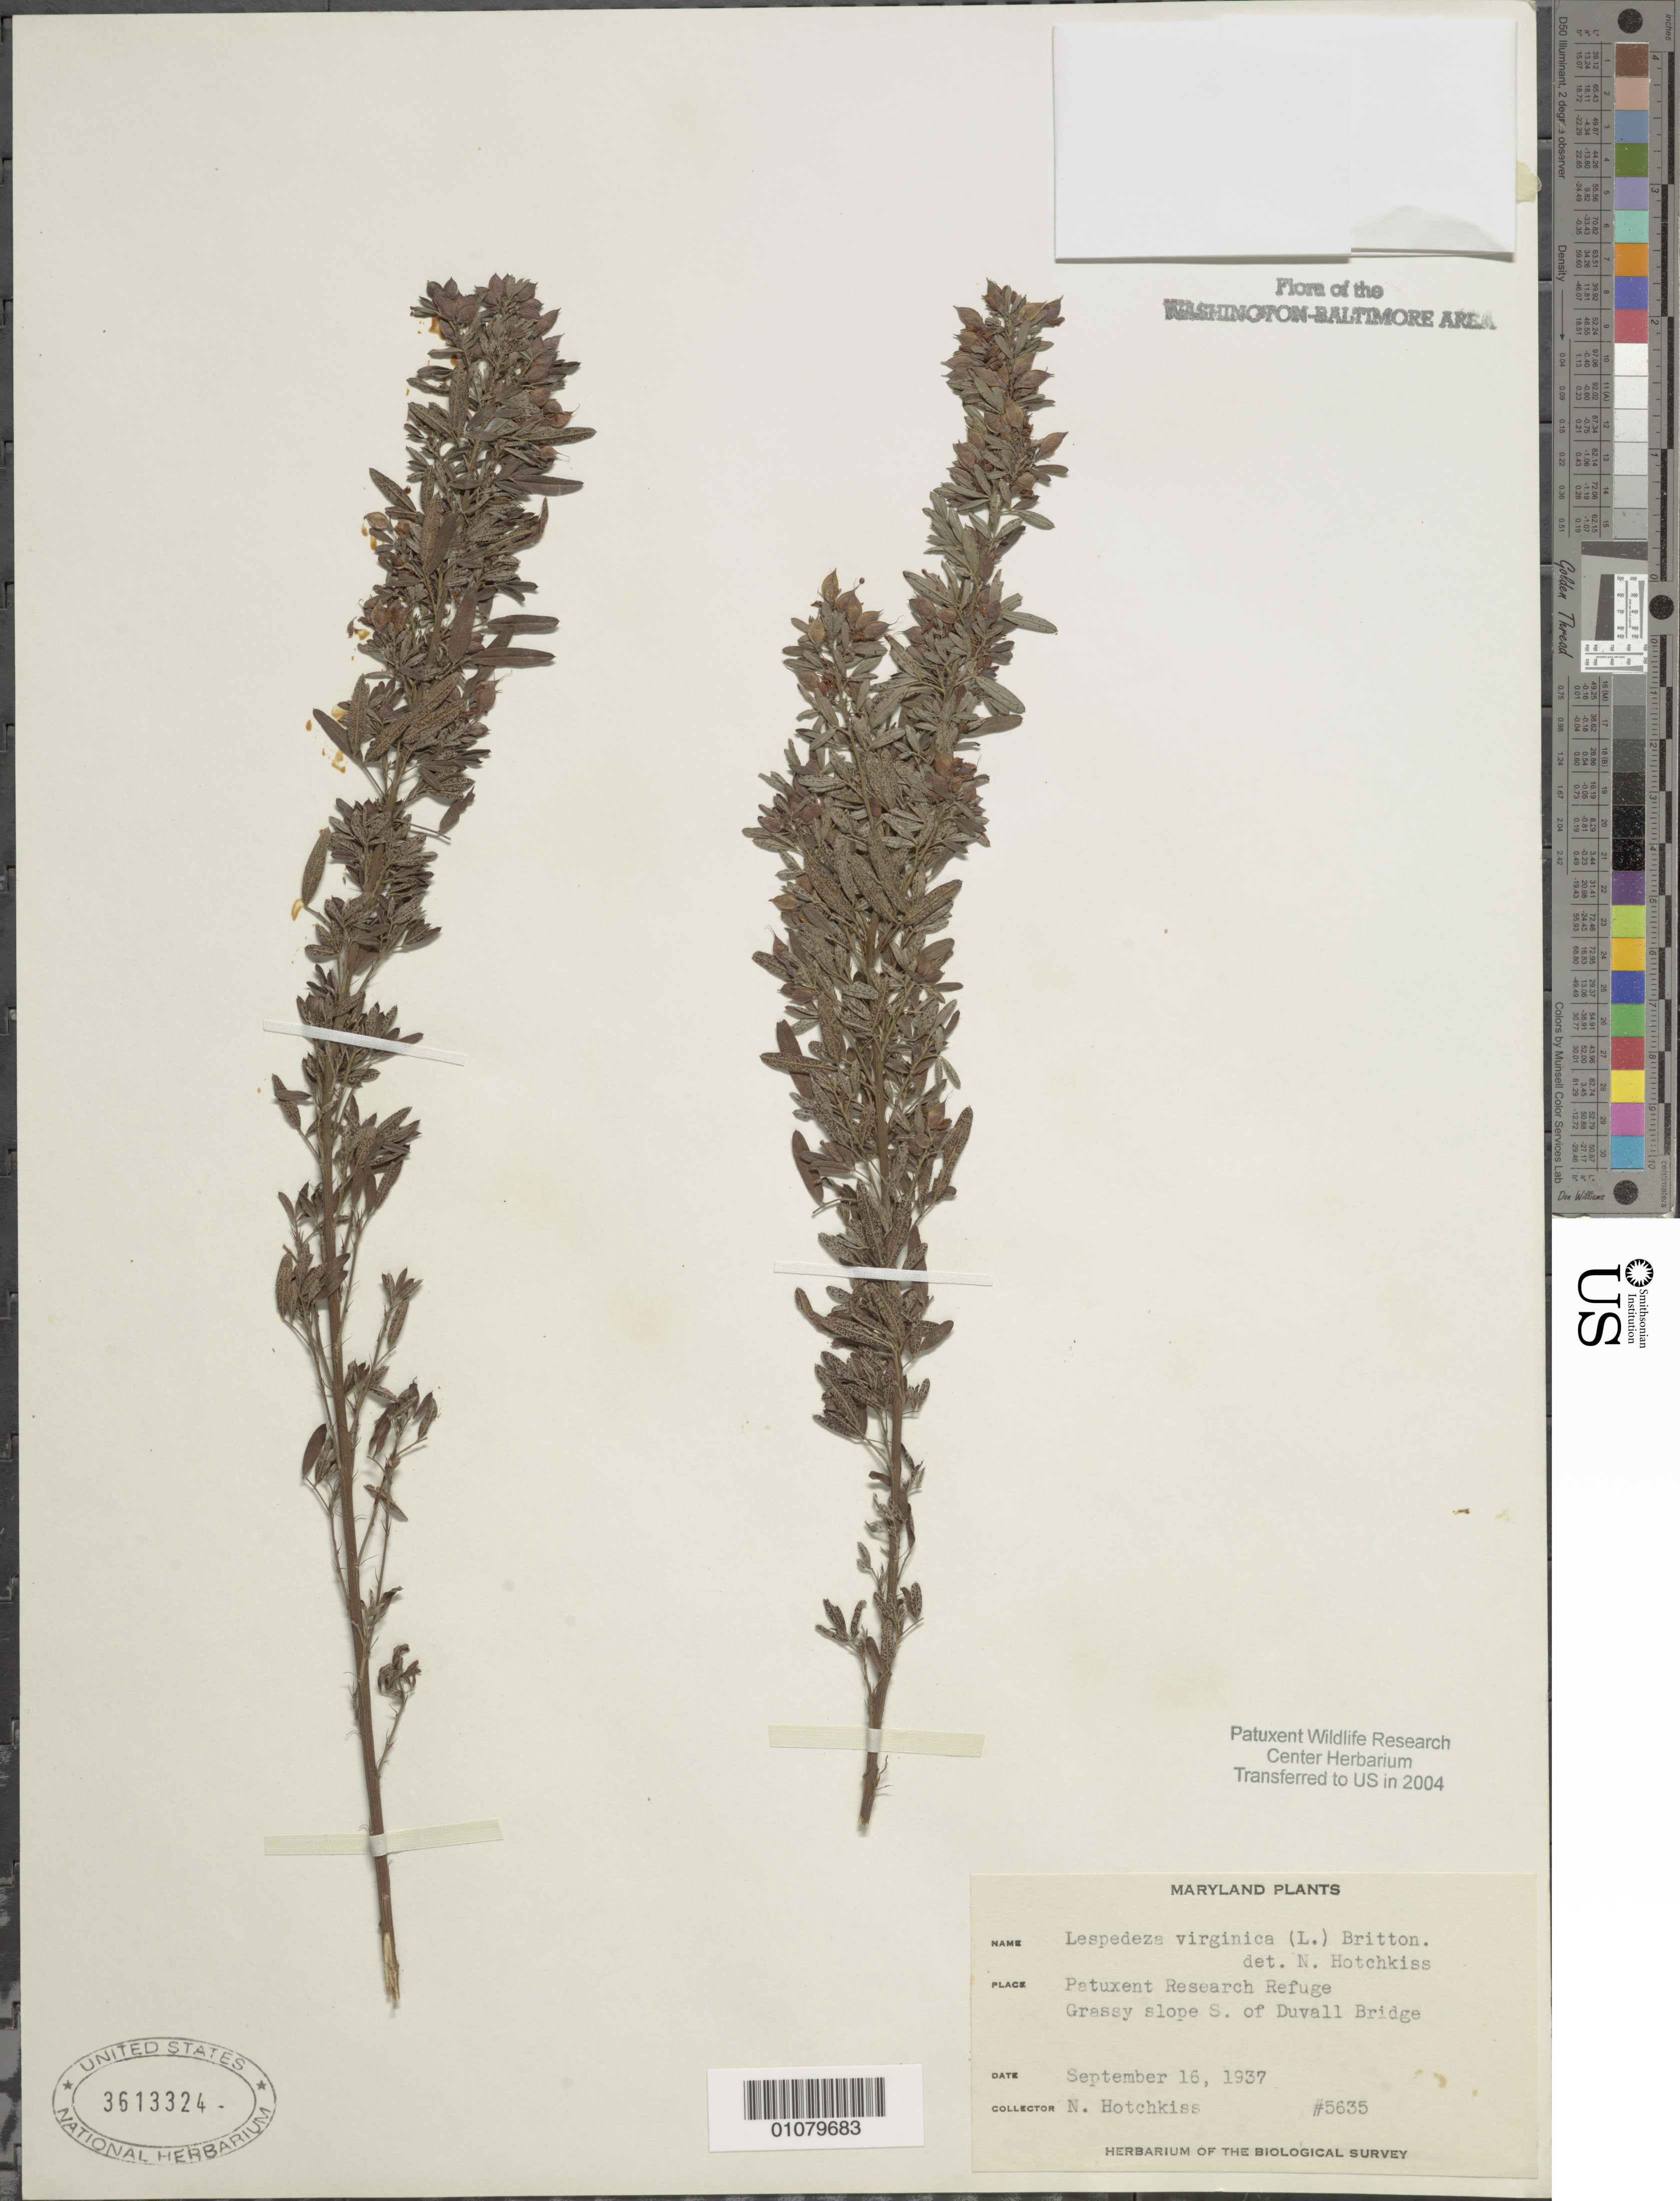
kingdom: Plantae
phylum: Tracheophyta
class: Magnoliopsida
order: Fabales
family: Fabaceae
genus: Lespedeza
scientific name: Lespedeza virginica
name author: (L.) Britton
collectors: N. Hotchkiss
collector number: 5635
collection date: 1937-09-16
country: United States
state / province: Maryland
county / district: Prince George's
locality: Patuxent Wildlife Refuge. S. of Duvall Bridge.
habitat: Grassy slope.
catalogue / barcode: US 3613324